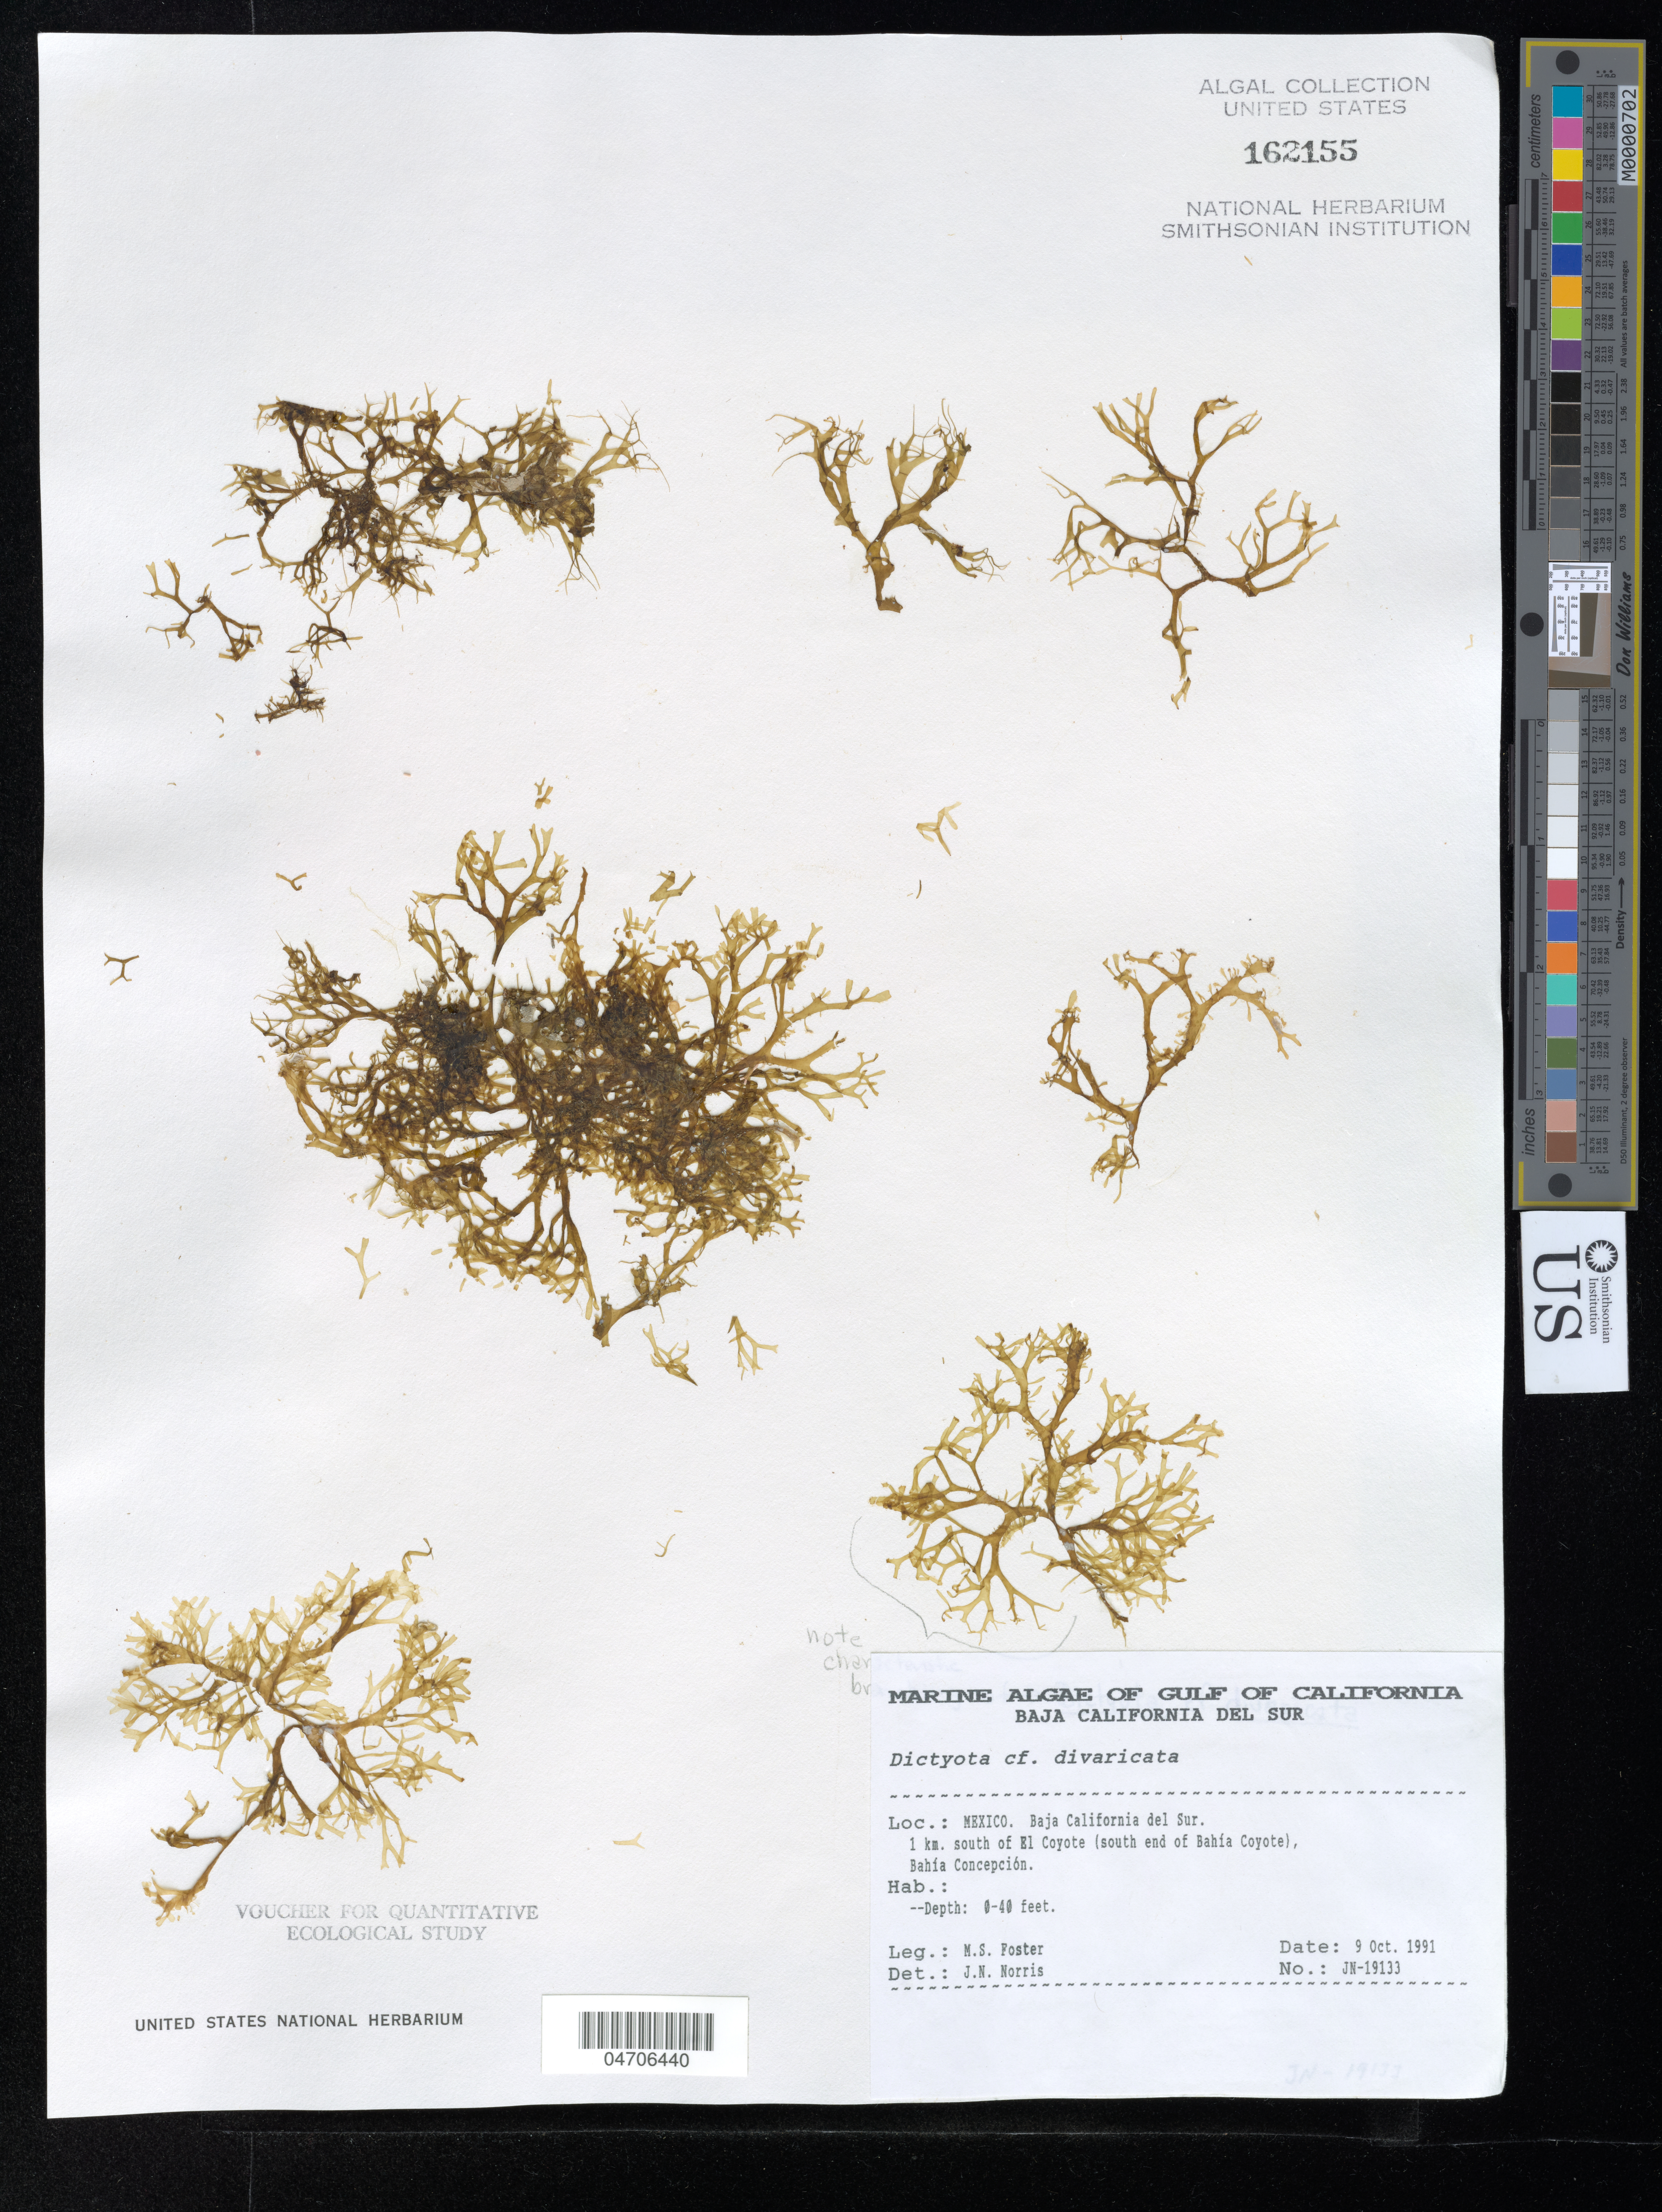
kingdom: Chromista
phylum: Ochrophyta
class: Phaeophyceae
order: Dictyotales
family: Dictyotaceae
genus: Dictyota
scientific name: Dictyota implexa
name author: (Desfontaines) J.V.Lamouroux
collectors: M. Foster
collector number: JN-19133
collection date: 1991-10-09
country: Mexico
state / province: Baja California Sur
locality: Gulf of California. Baja California del Sur. 1 km. south of El Coyote (south end of Bahía Coyote). Bahía Concepción.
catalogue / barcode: US 162155